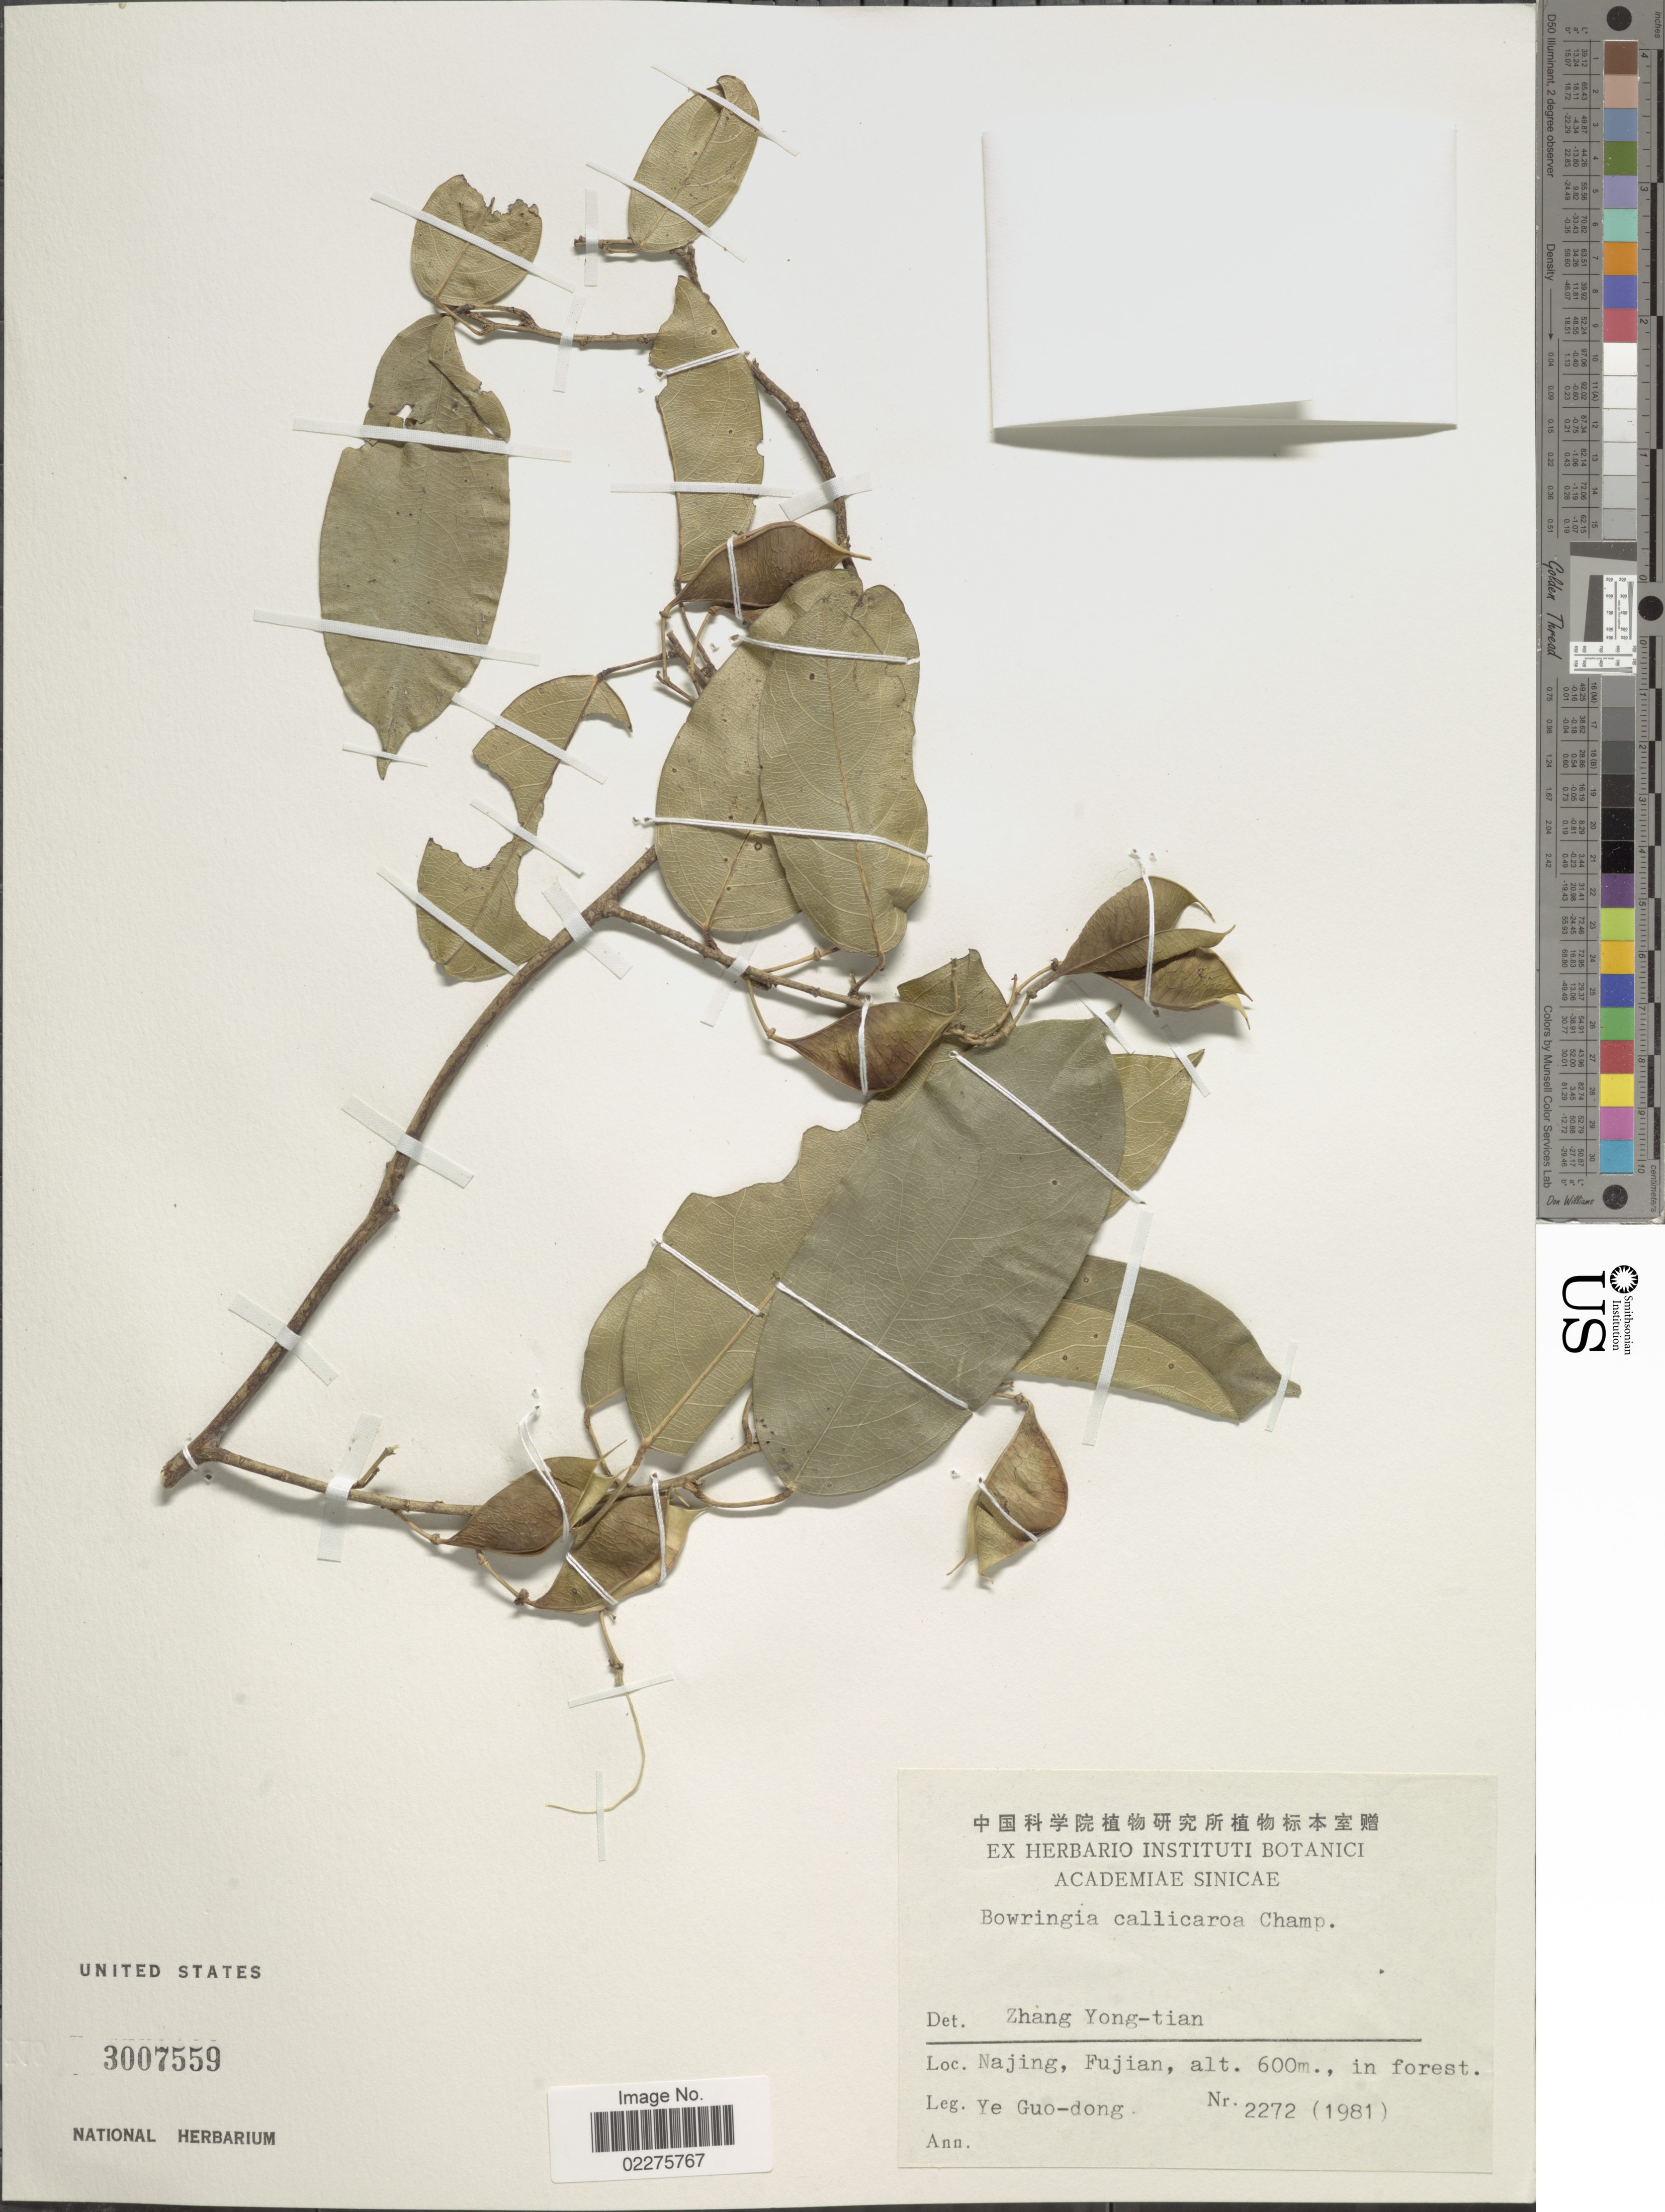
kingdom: Plantae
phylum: Tracheophyta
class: Magnoliopsida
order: Fabales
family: Fabaceae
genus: Bowringia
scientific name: Bowringia callicarpa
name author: Champ. ex Benth.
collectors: G. Ye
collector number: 2272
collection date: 1981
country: China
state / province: Fujian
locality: Najing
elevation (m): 600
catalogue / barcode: US 3007559